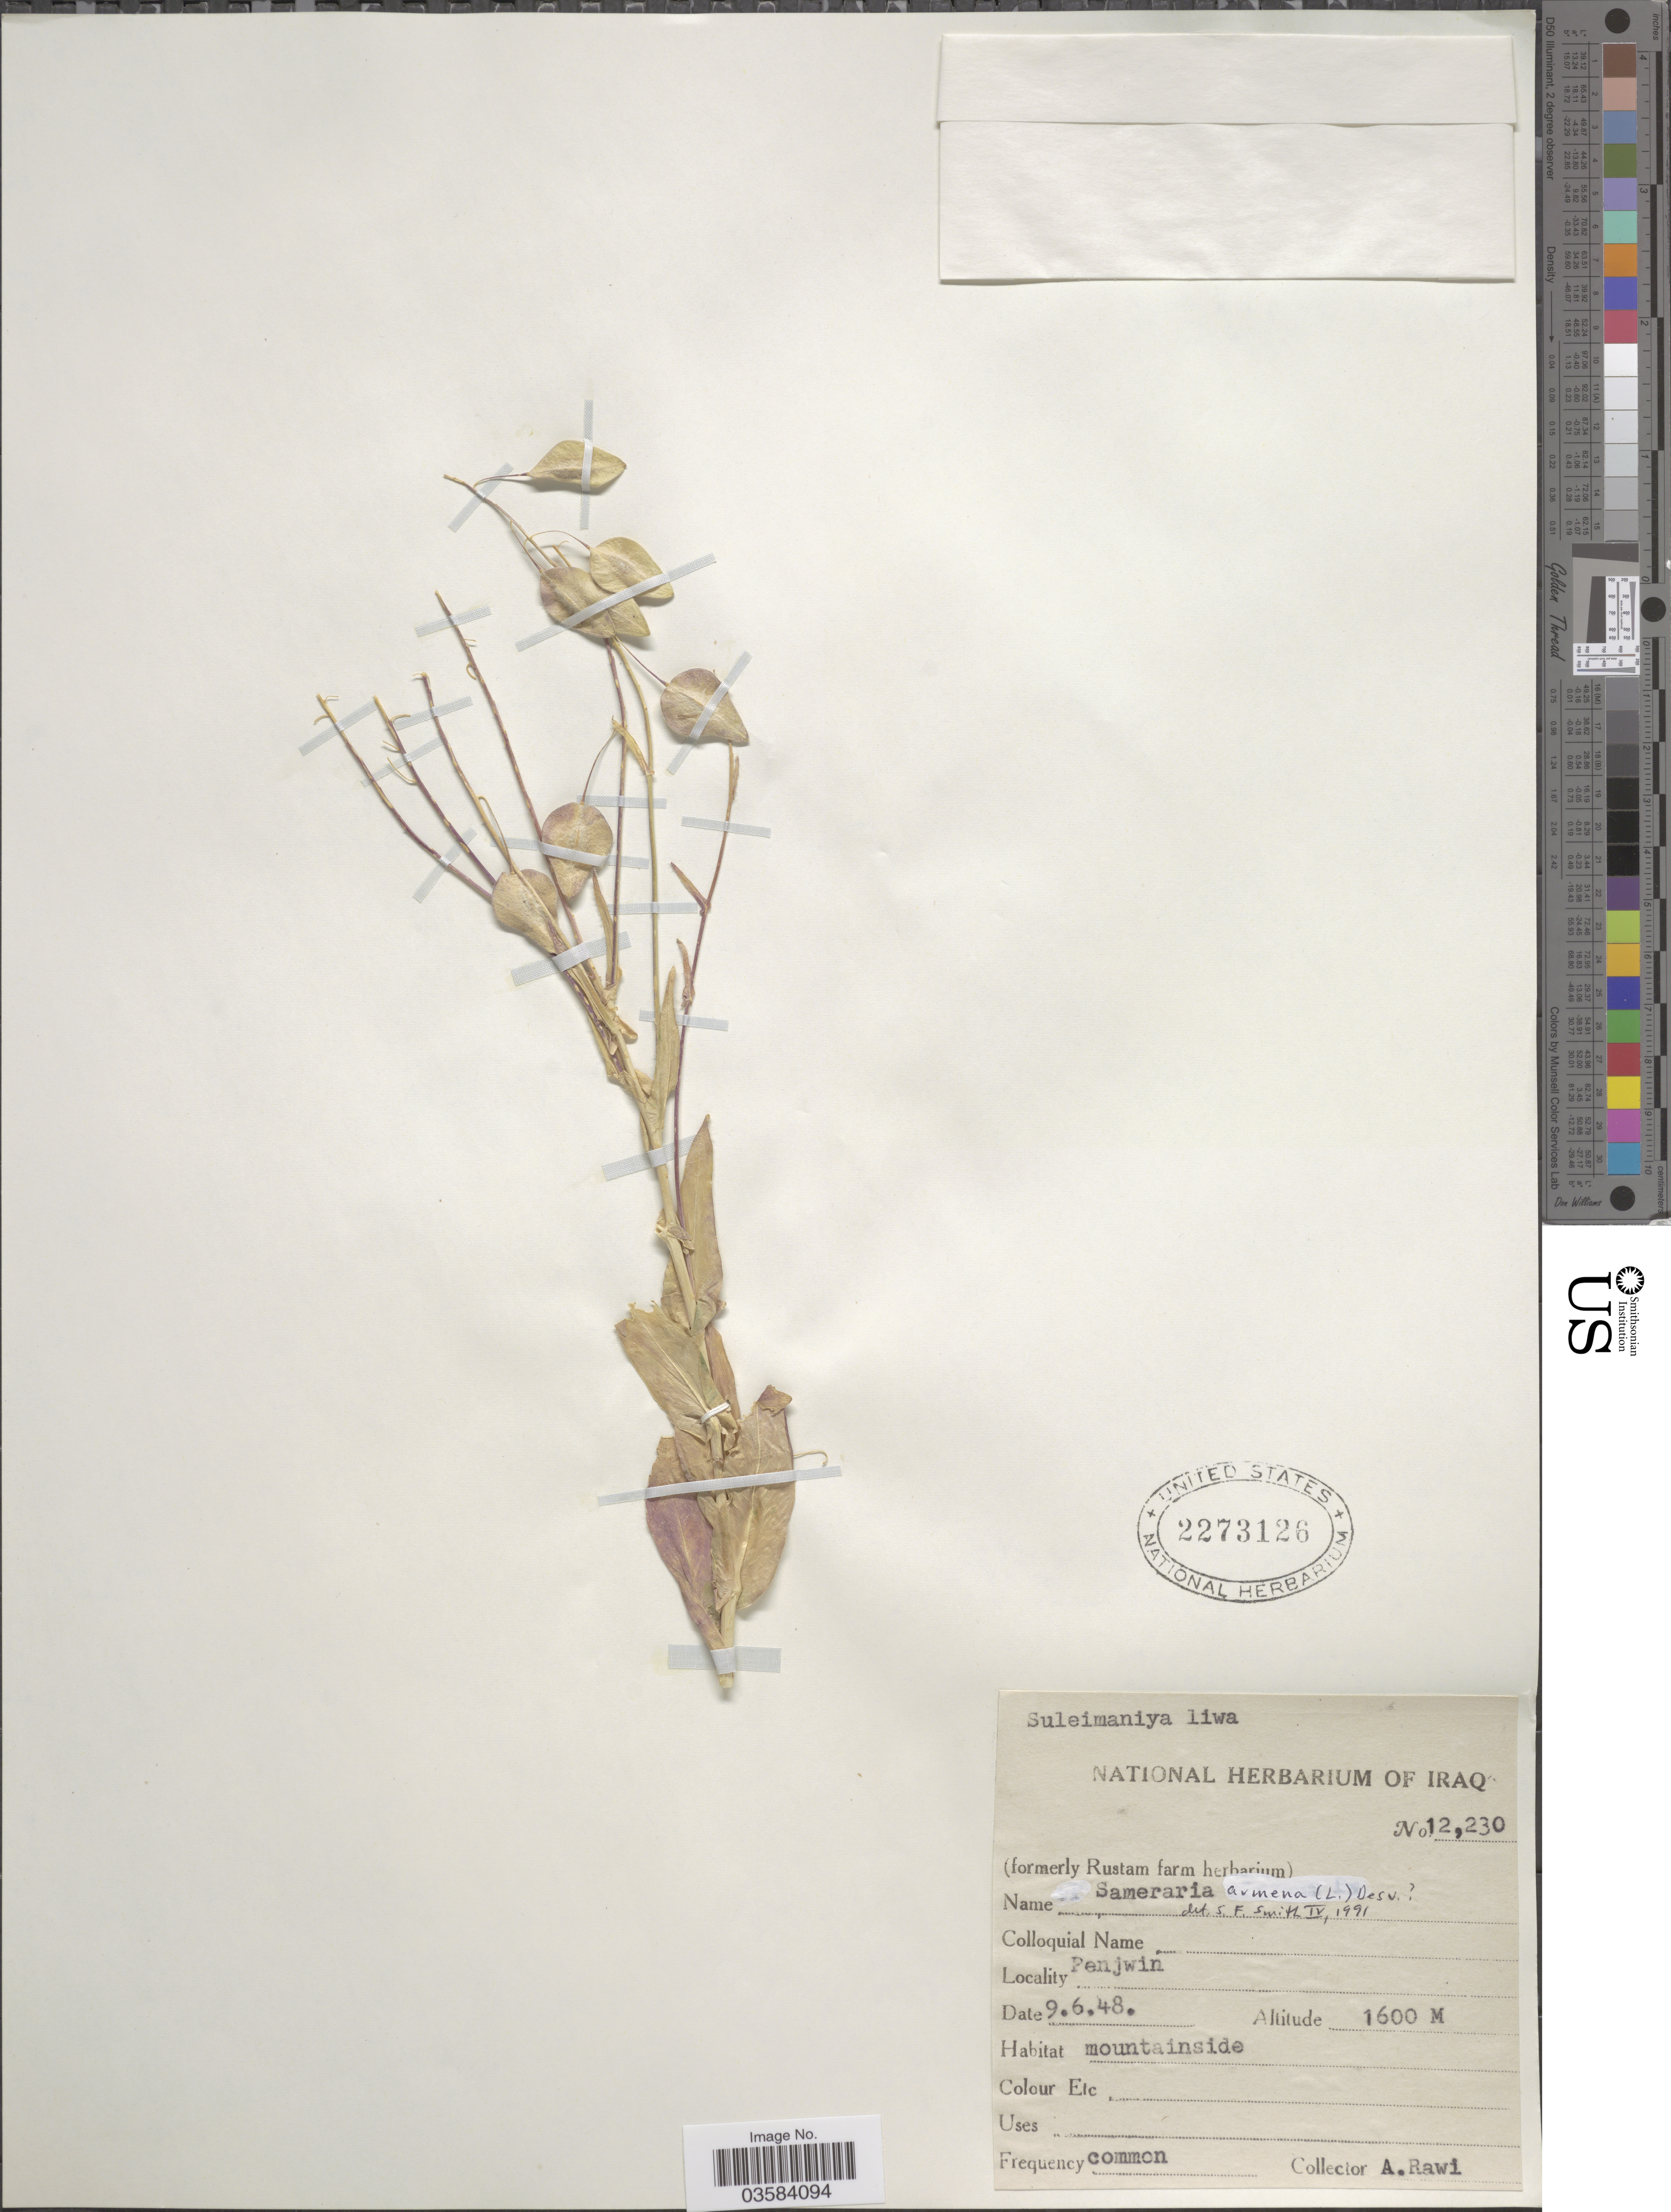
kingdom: Plantae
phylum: Tracheophyta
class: Magnoliopsida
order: Brassicales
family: Brassicaceae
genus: Sameraria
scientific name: Sameraria armena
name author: (L.) Desv.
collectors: A. Rawi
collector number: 12230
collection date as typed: Transcribed d/m/y: 9/6/48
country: Iraq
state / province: As Sulaymānīyah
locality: Suleimaniya liwa. Penjwin.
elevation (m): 1600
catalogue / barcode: US 2273126